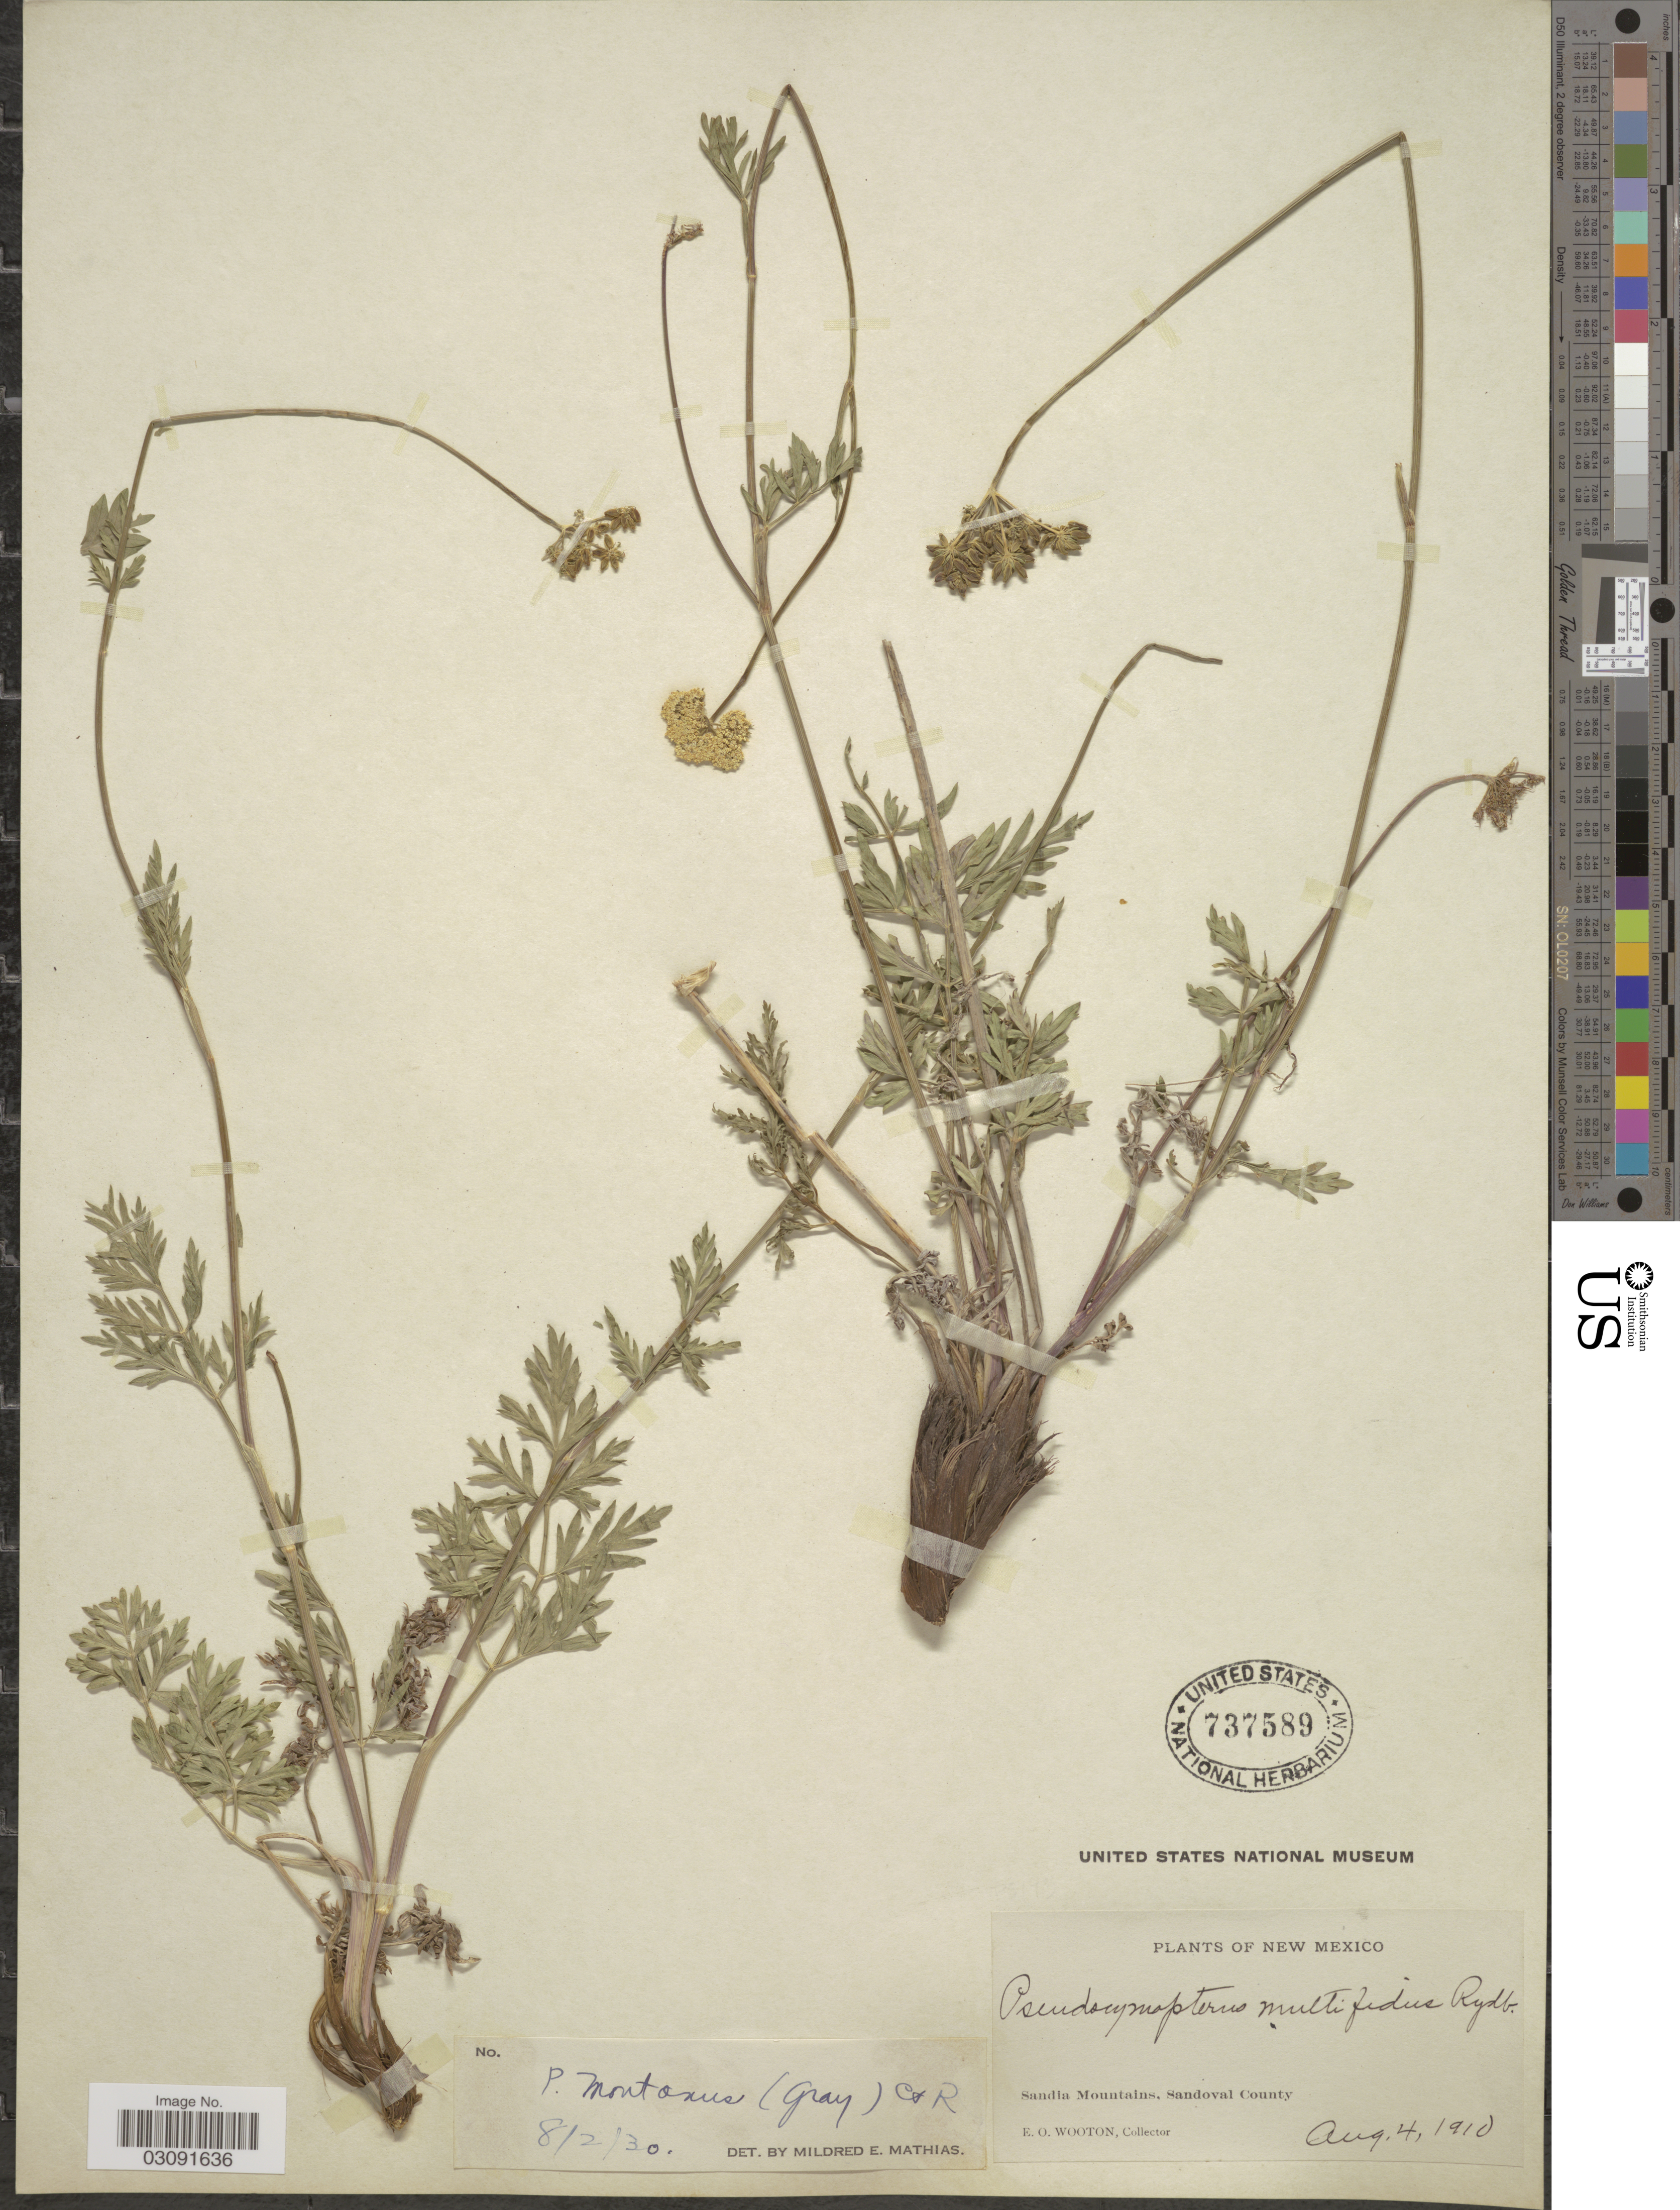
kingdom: Plantae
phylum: Tracheophyta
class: Magnoliopsida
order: Apiales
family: Apiaceae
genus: Pseudocymopterus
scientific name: Pseudocymopterus montanus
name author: (A. Gray) J.M. Coult. & Rose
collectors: E. O. Wooton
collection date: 1910-08-04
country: United States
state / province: New Mexico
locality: Sandia Mountains, Sandoval County.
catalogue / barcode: US 737589